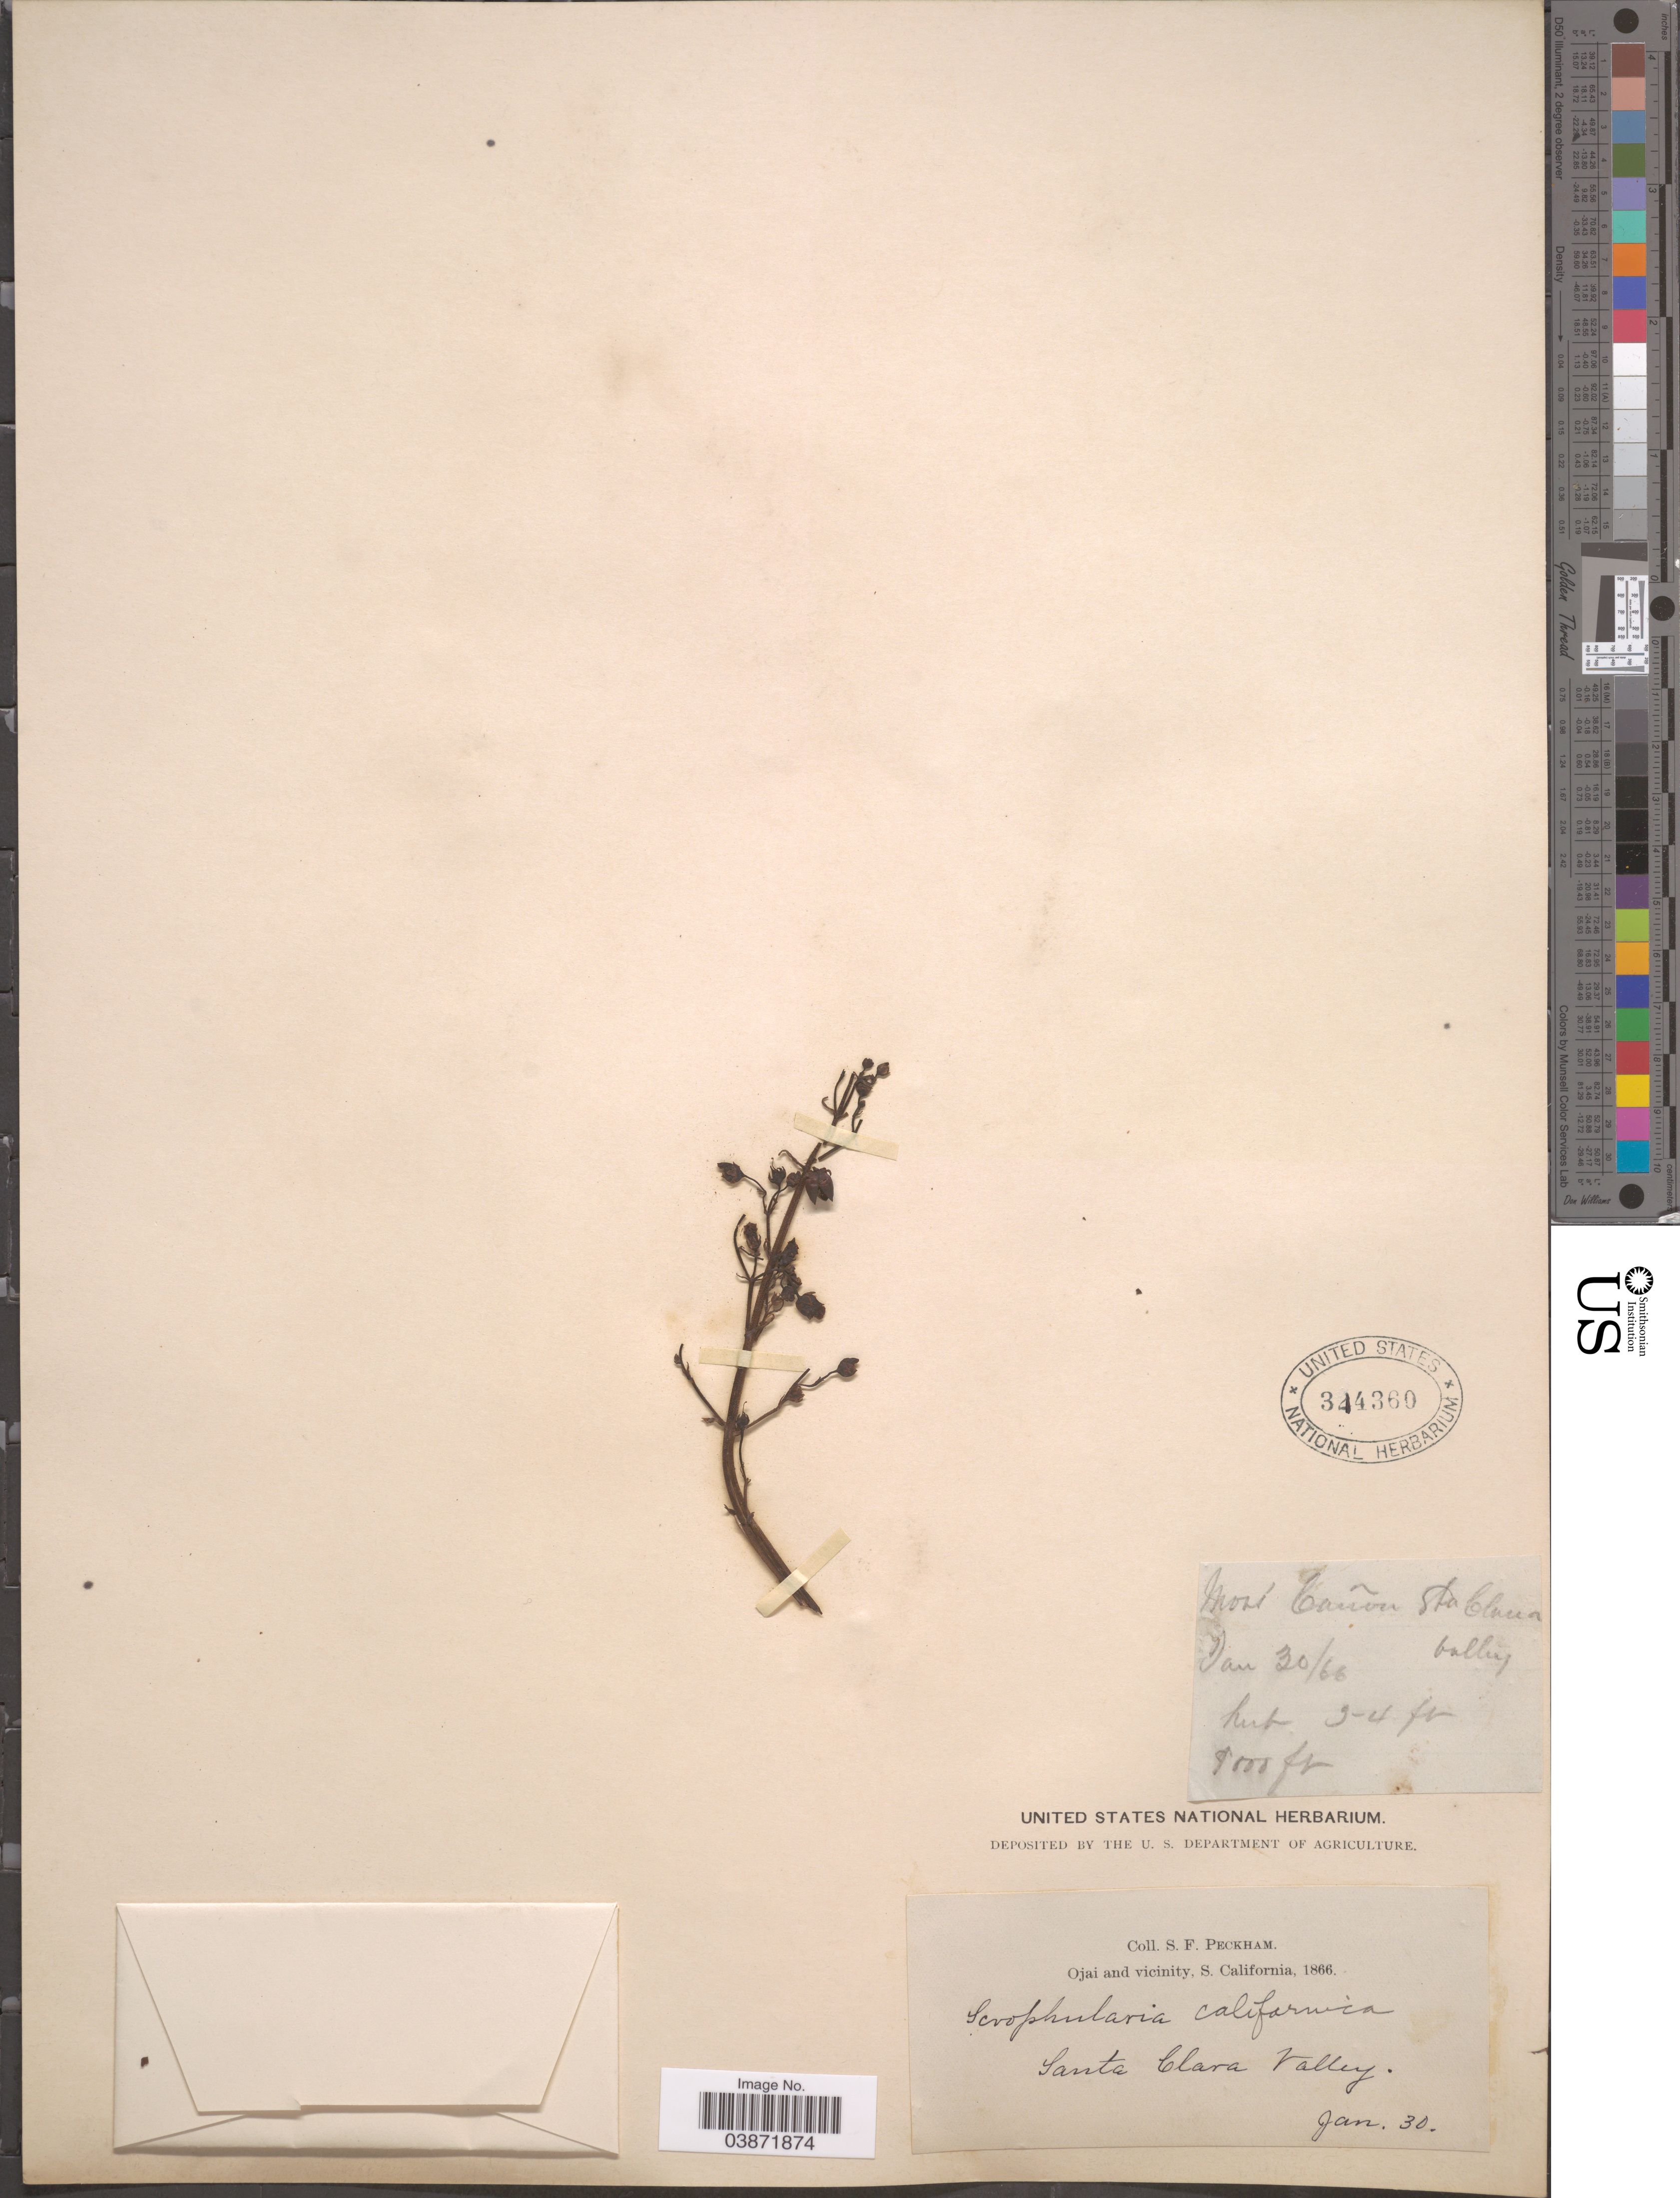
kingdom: Plantae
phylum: Tracheophyta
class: Magnoliopsida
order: Lamiales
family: Scrophulariaceae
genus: Scrophularia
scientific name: Scrophularia californica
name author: Cham. & Schltdl.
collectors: S. Peckham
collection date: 1866-01-30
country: United States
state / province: California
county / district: Ventura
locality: Ojai and vicinity, S. California. Moss Cañon Santa Clara Valley.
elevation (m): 2438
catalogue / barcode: US 344360